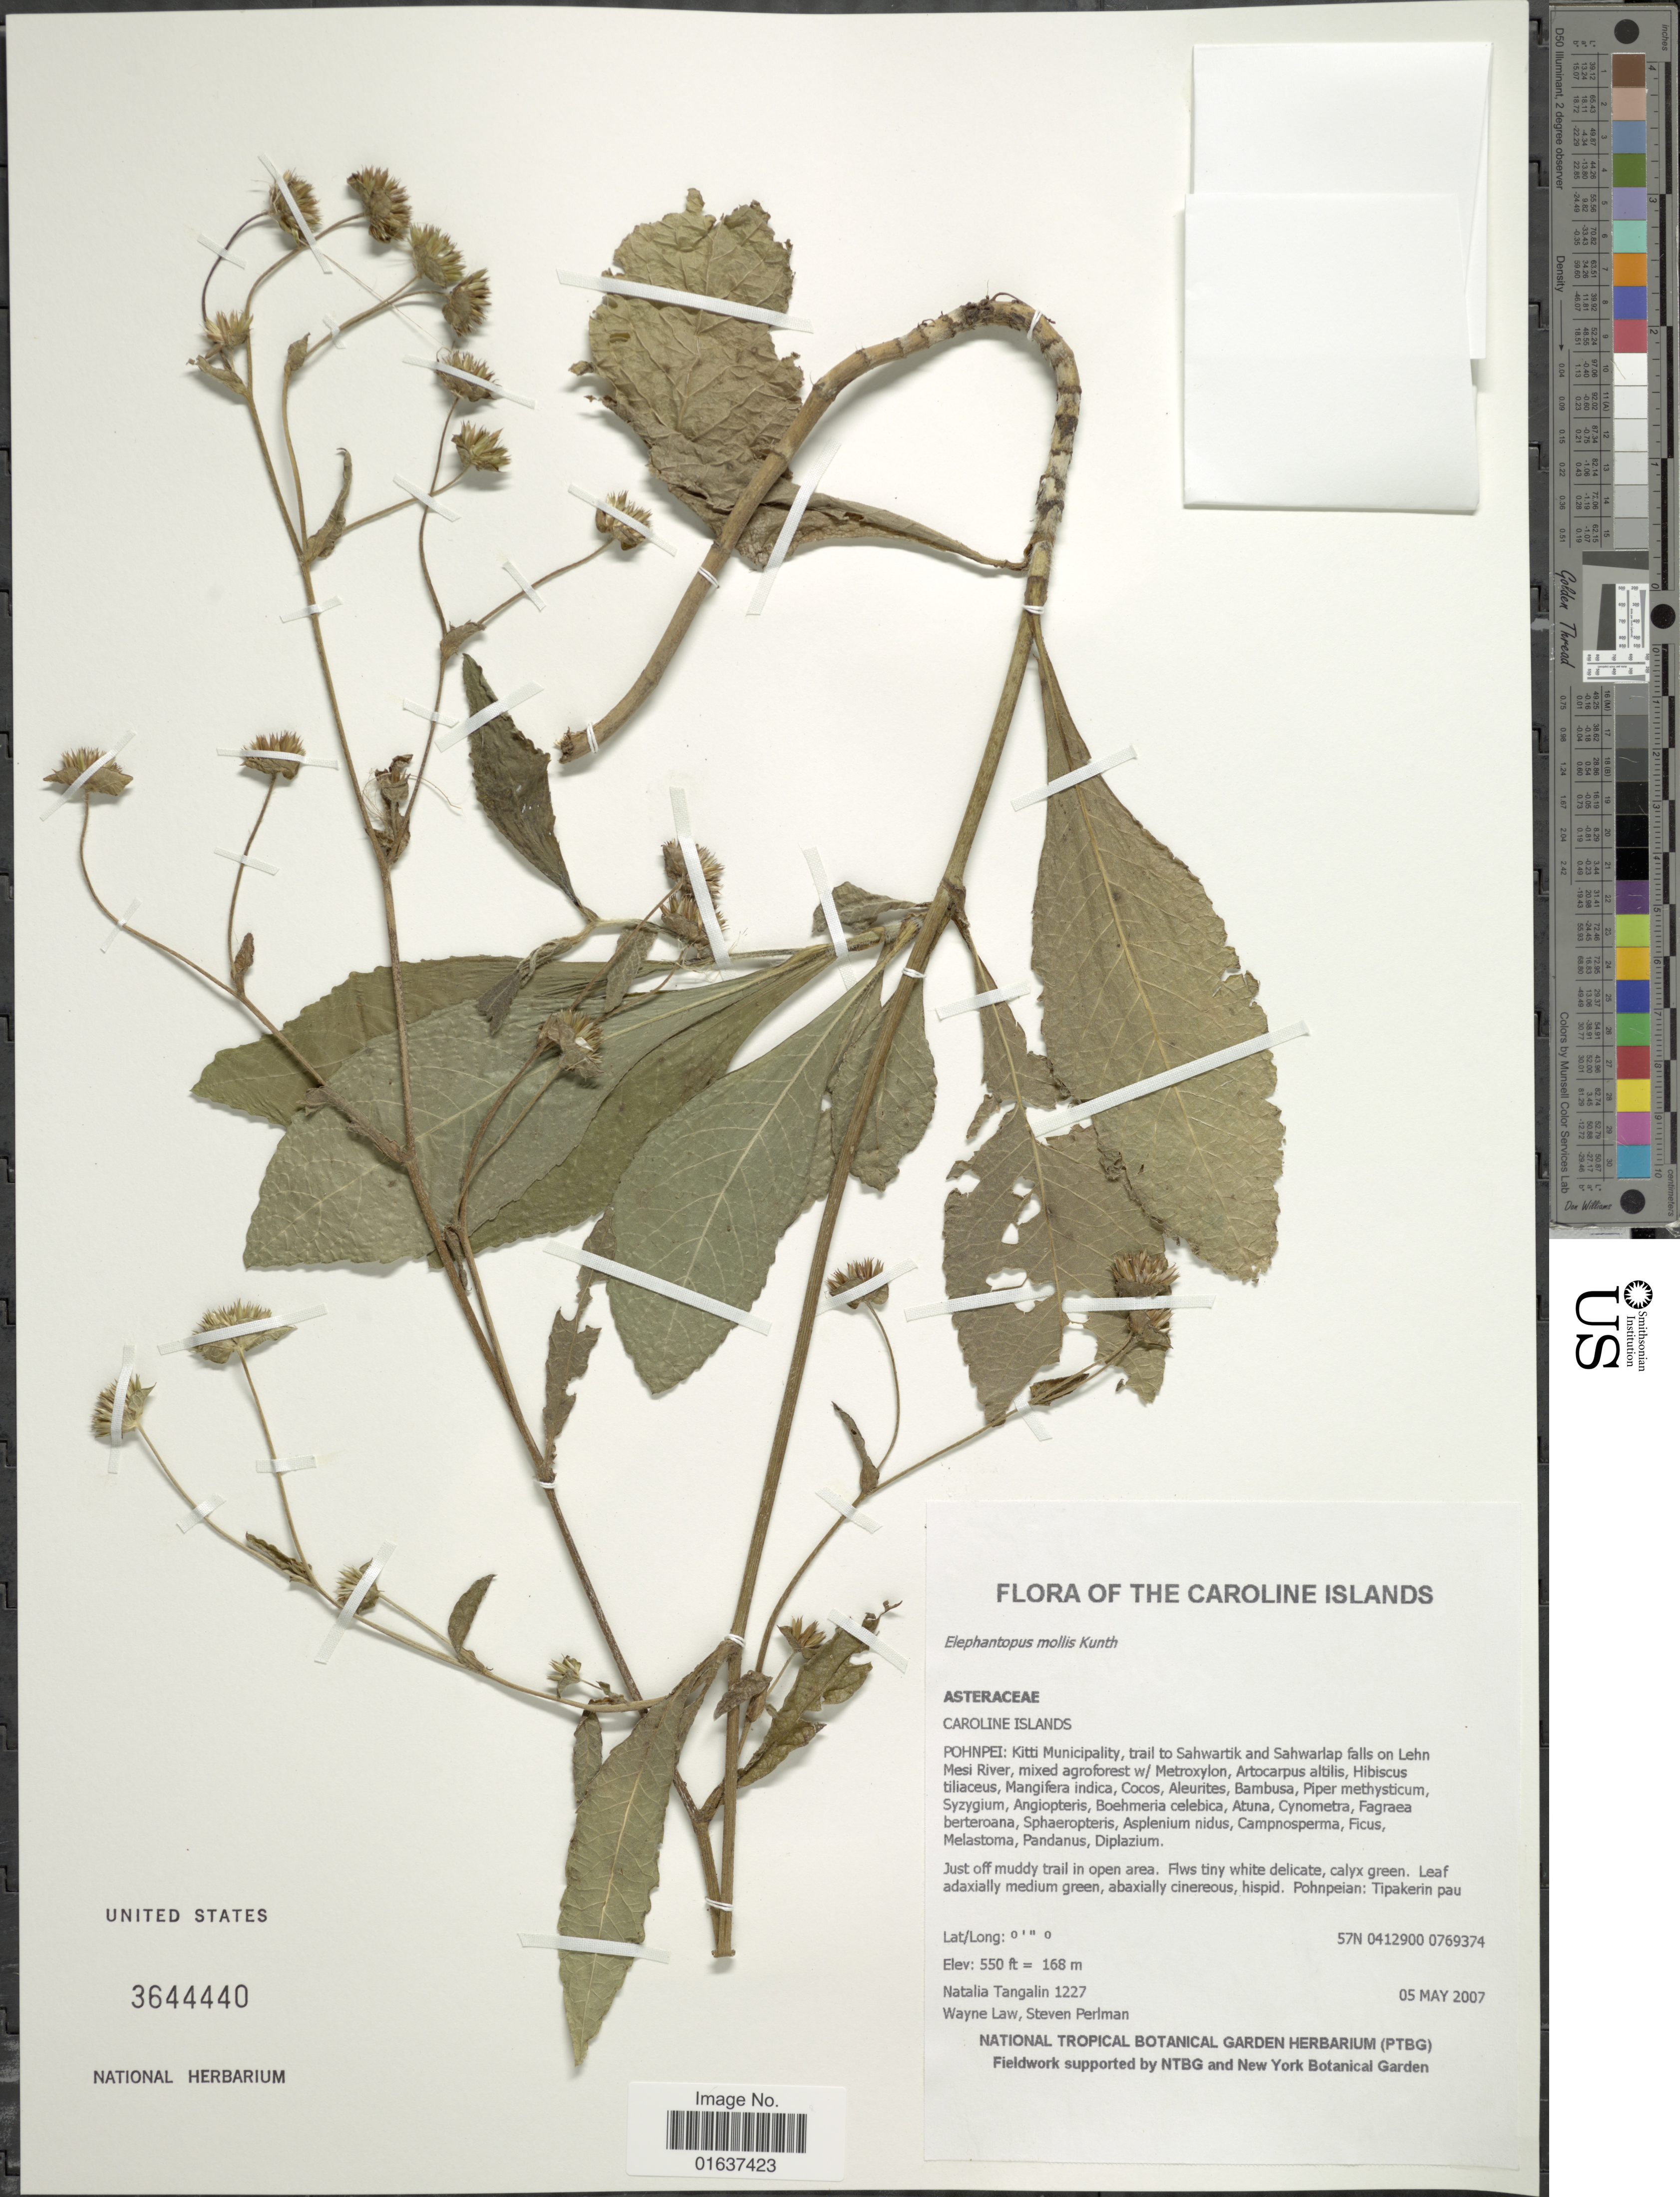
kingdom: Plantae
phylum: Tracheophyta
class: Magnoliopsida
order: Asterales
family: Asteraceae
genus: Elephantopus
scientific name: Elephantopus mollis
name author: Kunth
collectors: W. Law & S. Perlman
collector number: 1227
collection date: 2007-05-05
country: Micronesia, Federated States of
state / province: Pohnpei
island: Pohnpei [Ponape]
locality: Kitti Municiplity, trail to Sahwartik and Sahwarlap falls on Lehn Mesi River, just off muddy trail in open area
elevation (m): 168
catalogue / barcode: US 3644440